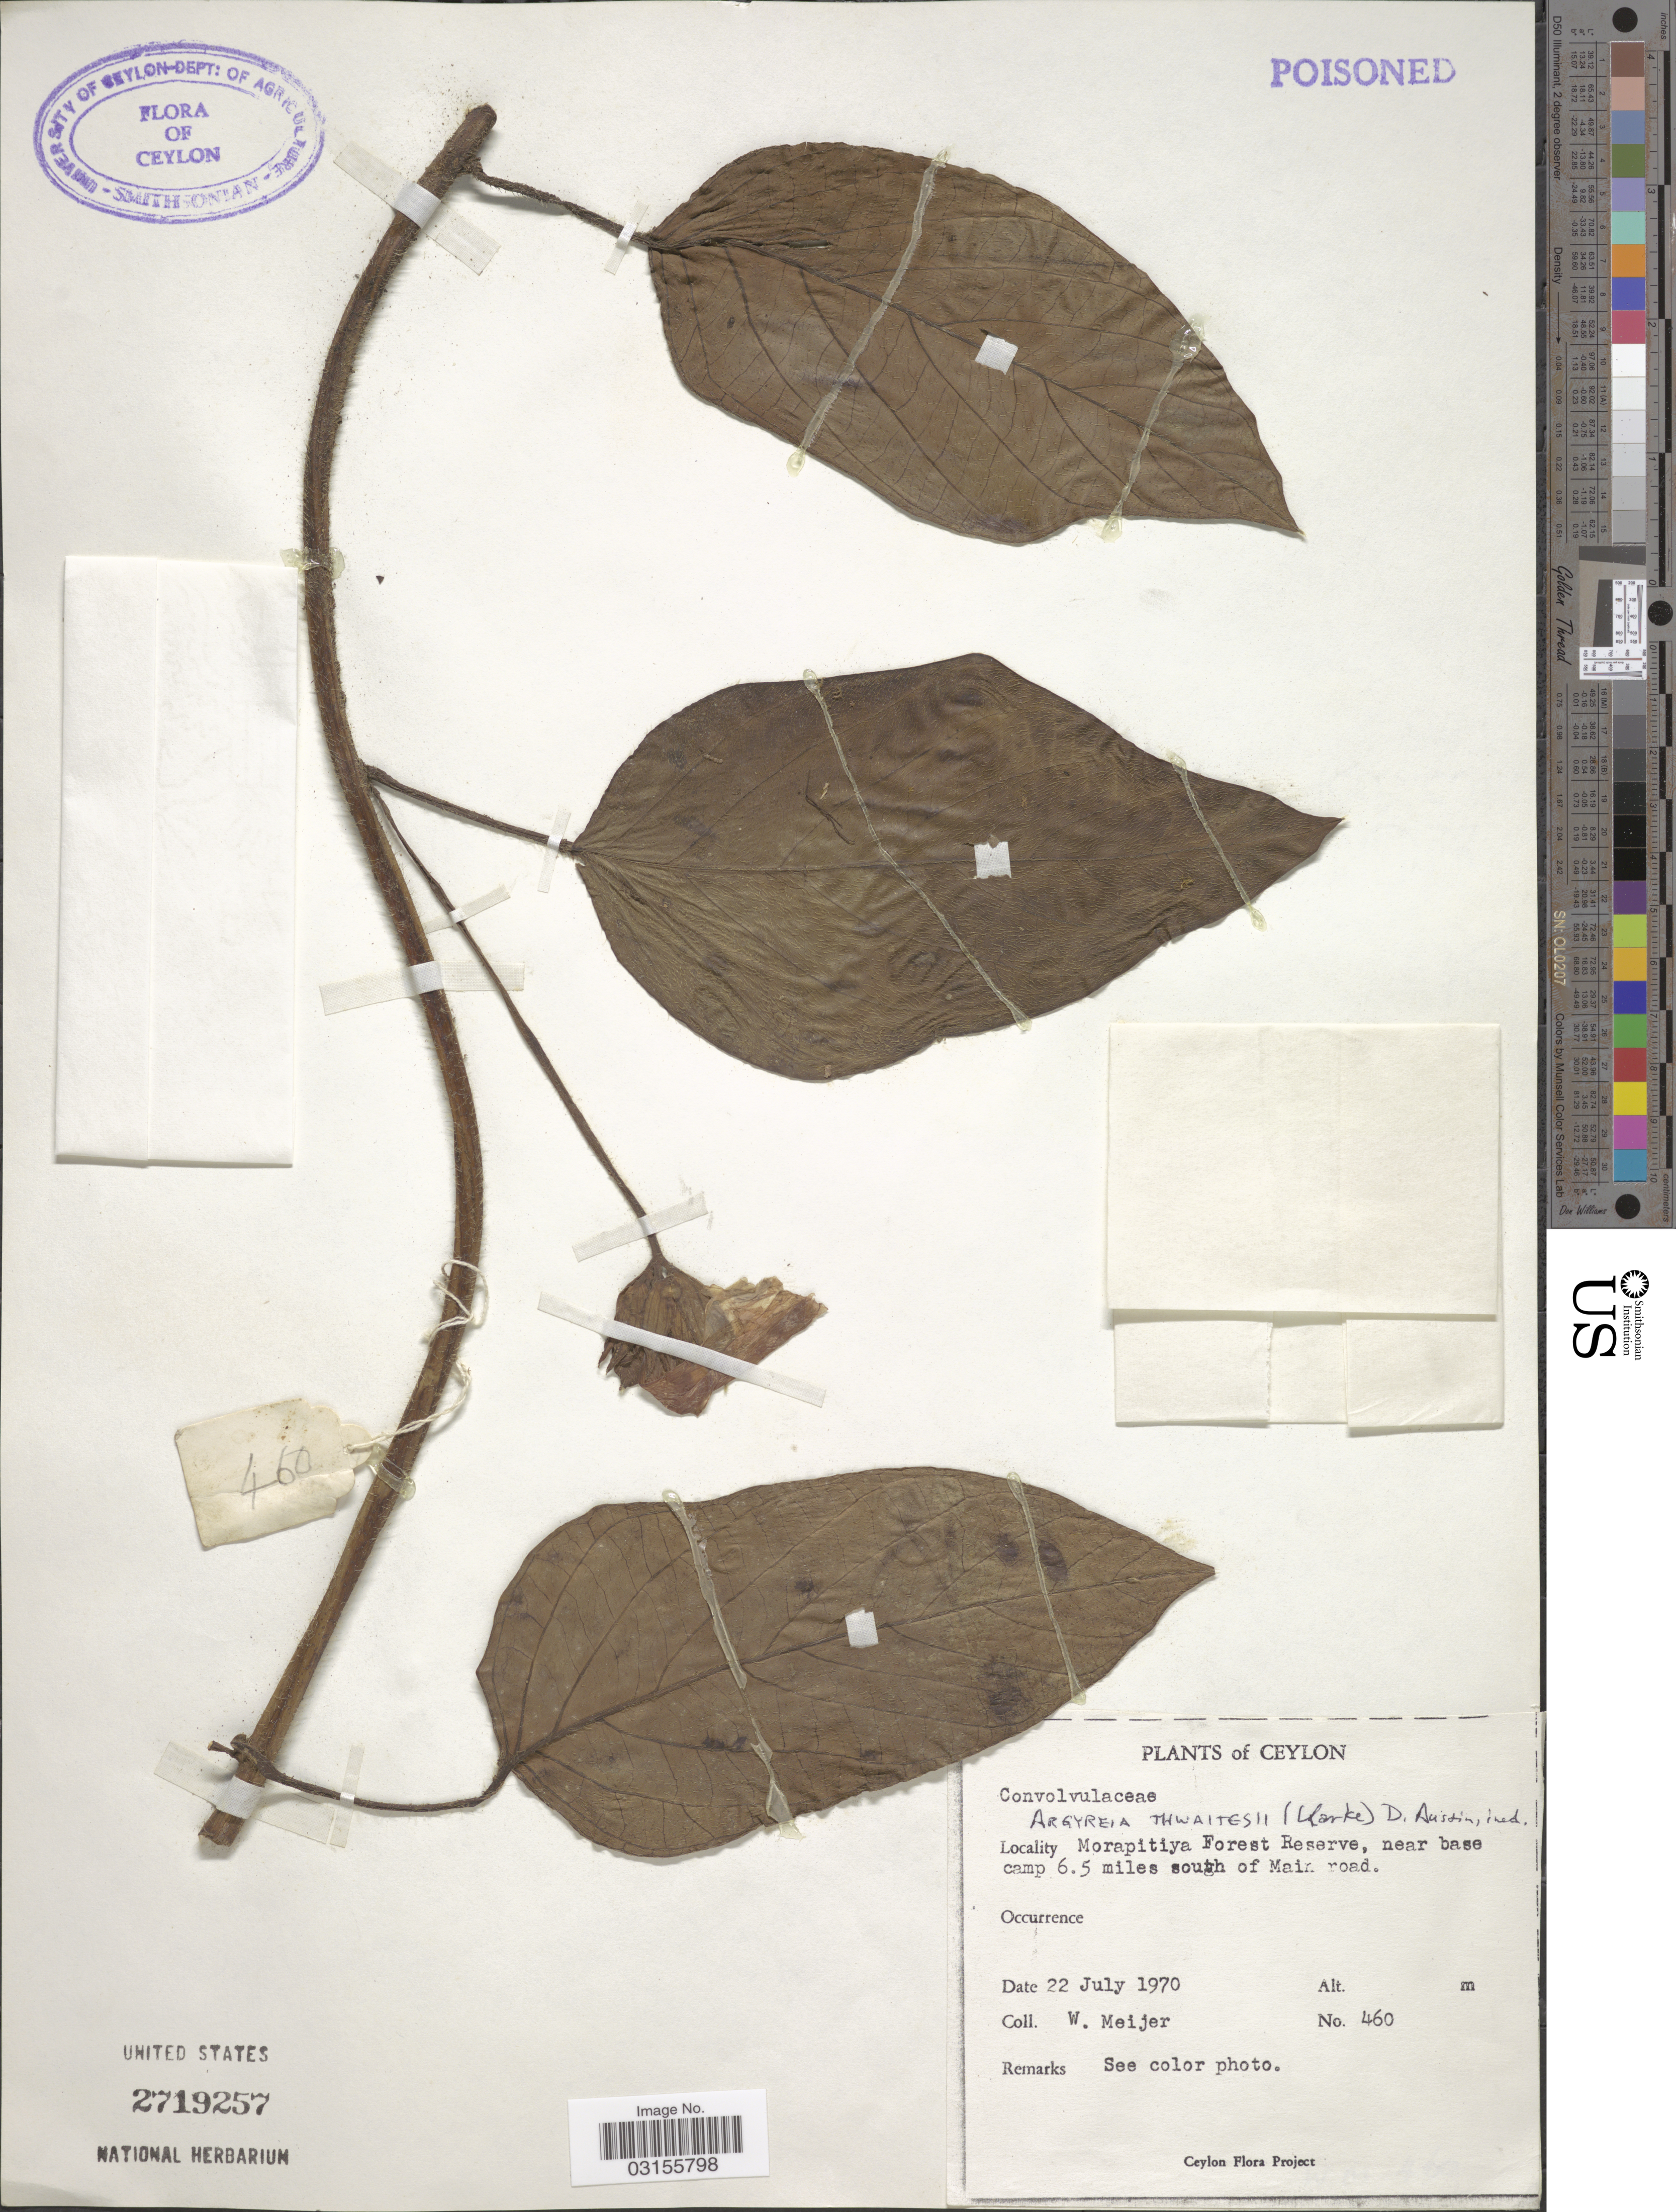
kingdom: Plantae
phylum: Tracheophyta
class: Magnoliopsida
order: Solanales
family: Convolvulaceae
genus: Argyreia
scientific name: Argyreia thwaitesii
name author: D.F. Austin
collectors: W. Meijer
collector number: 460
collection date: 1970-07-22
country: Sri Lanka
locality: Ceylon. Morapitiya Forest Reserve, near base camp 6.5 miles south of Mair [interpreted] road.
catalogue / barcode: US 2719257